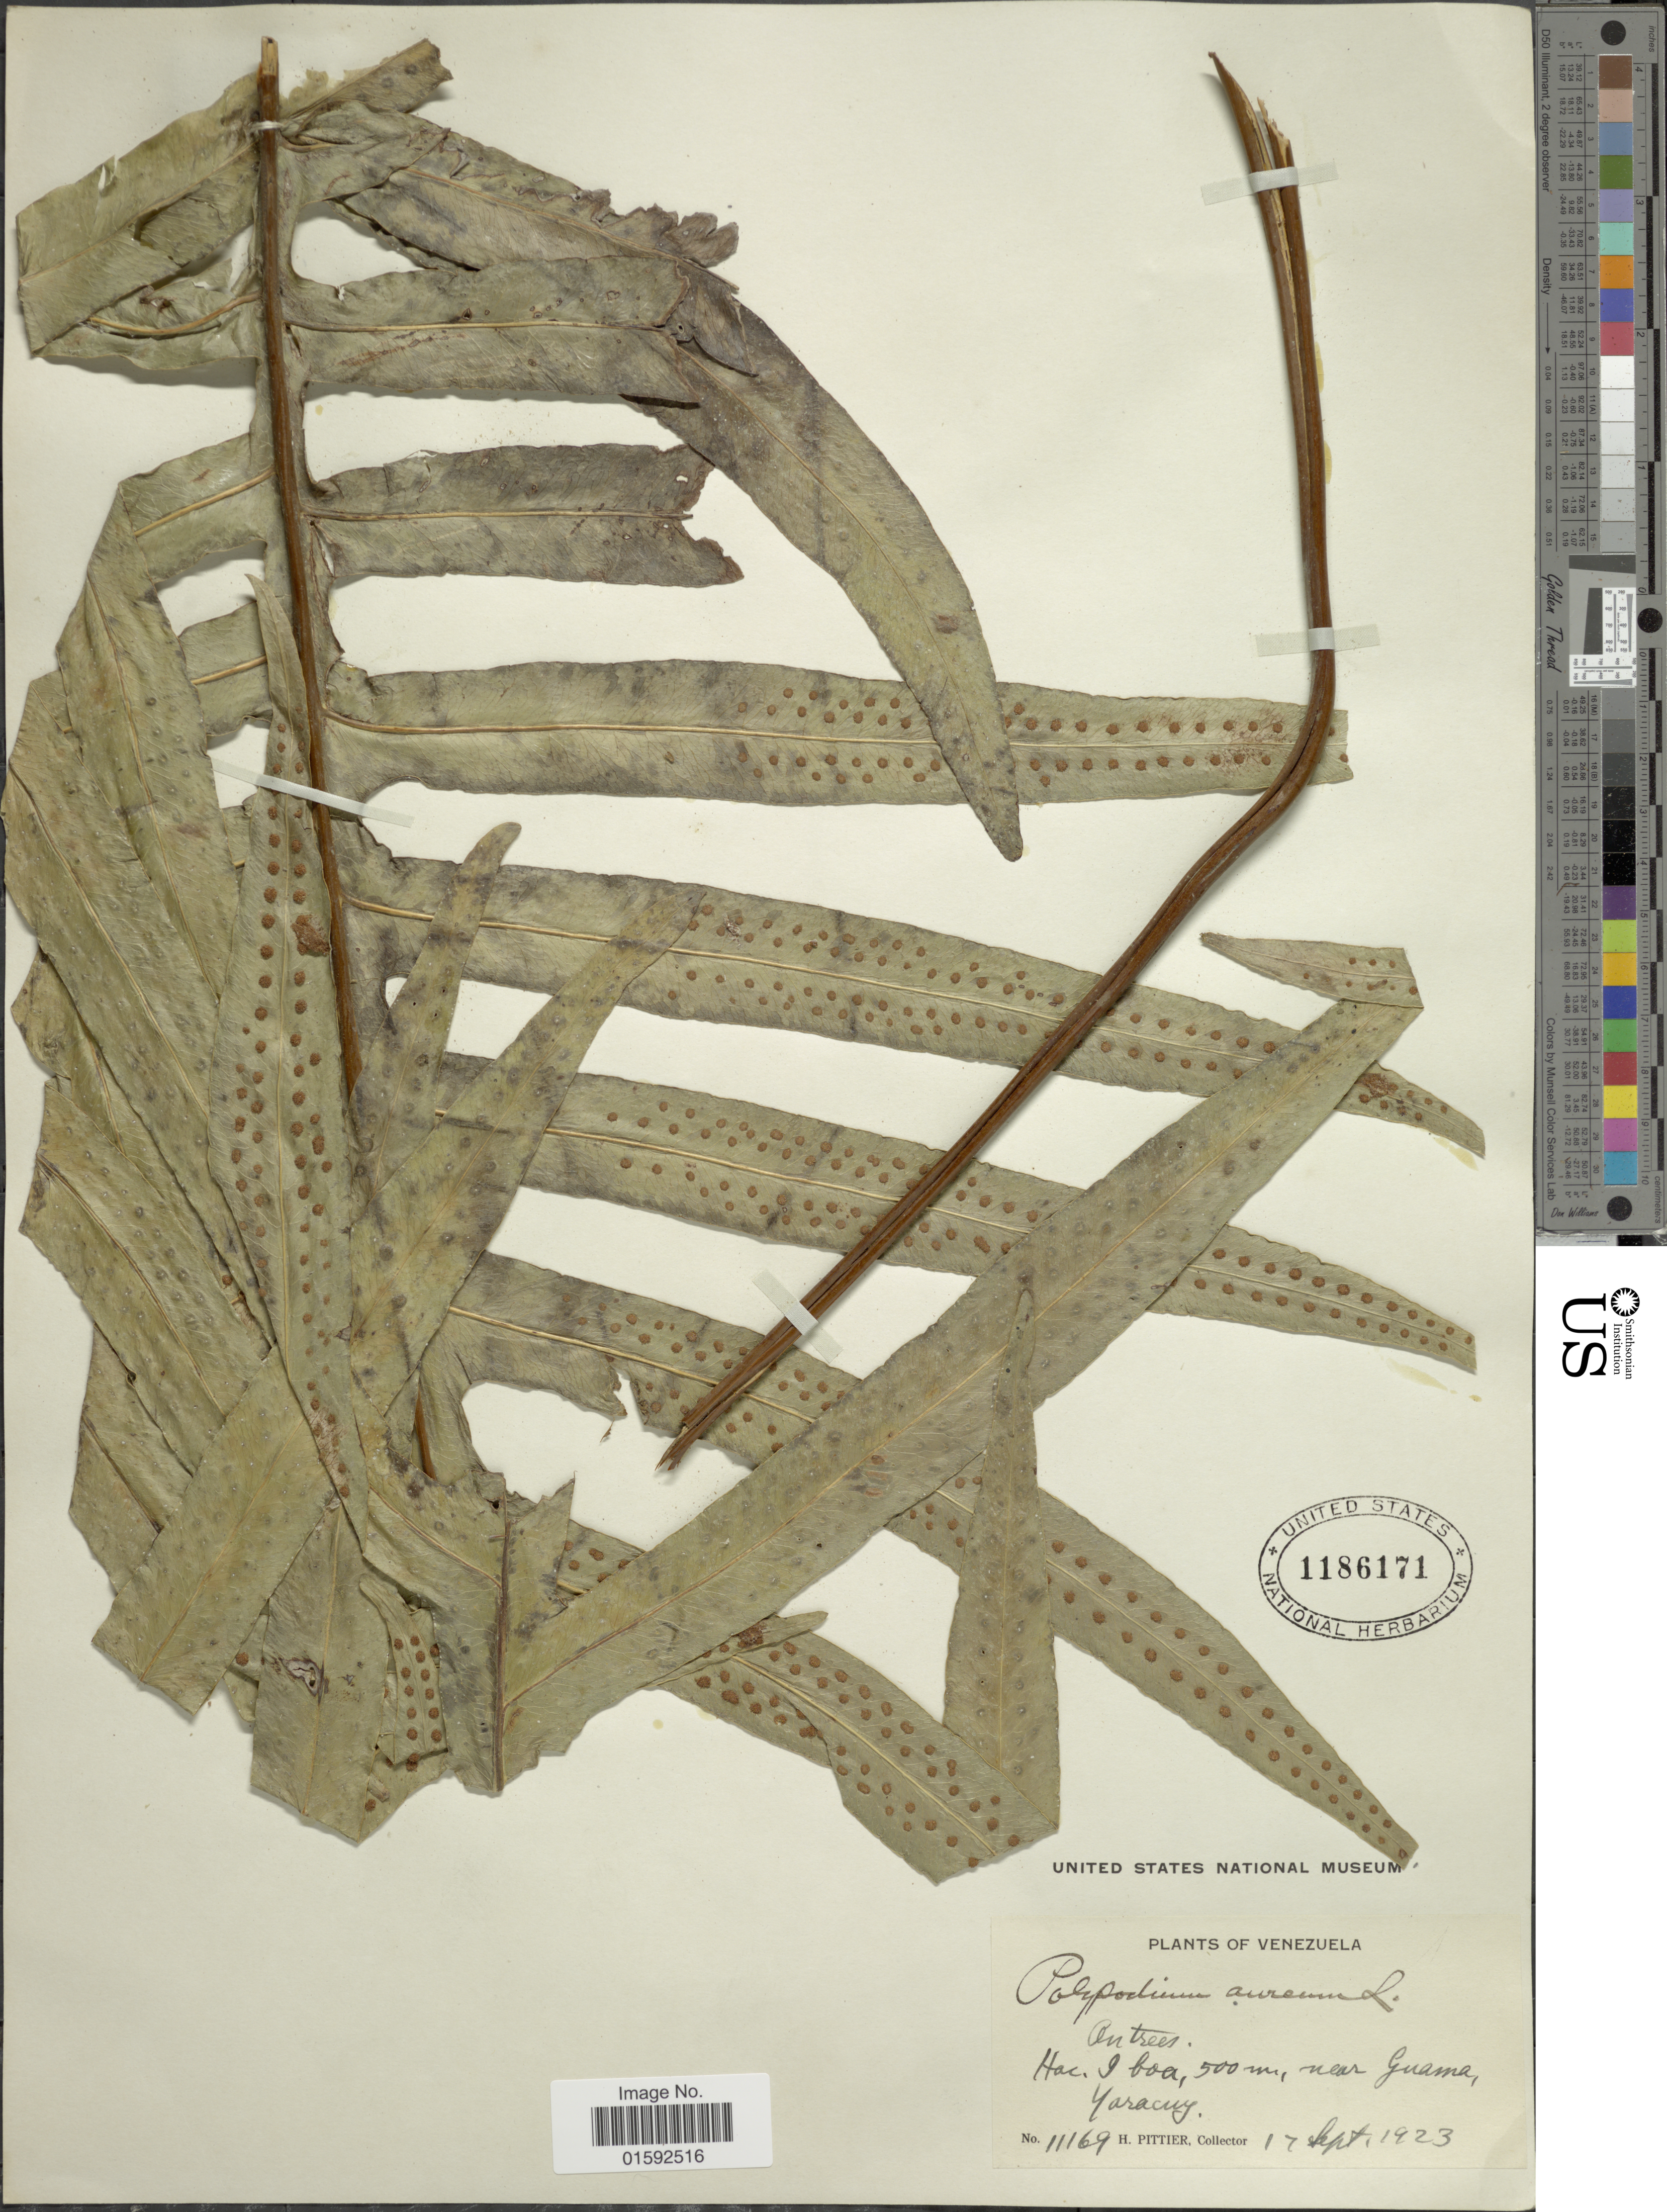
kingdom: Plantae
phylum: Tracheophyta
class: Polypodiopsida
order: Polypodiales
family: Polypodiaceae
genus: Phlebodium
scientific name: Phlebodium aureum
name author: (L.) J. Sm.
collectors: H. F. Pittier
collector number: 11169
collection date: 1923-09-12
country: Venezuela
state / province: Yaracuy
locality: Venezuela, near Guama, Yaracuy.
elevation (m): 500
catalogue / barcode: US 1186171